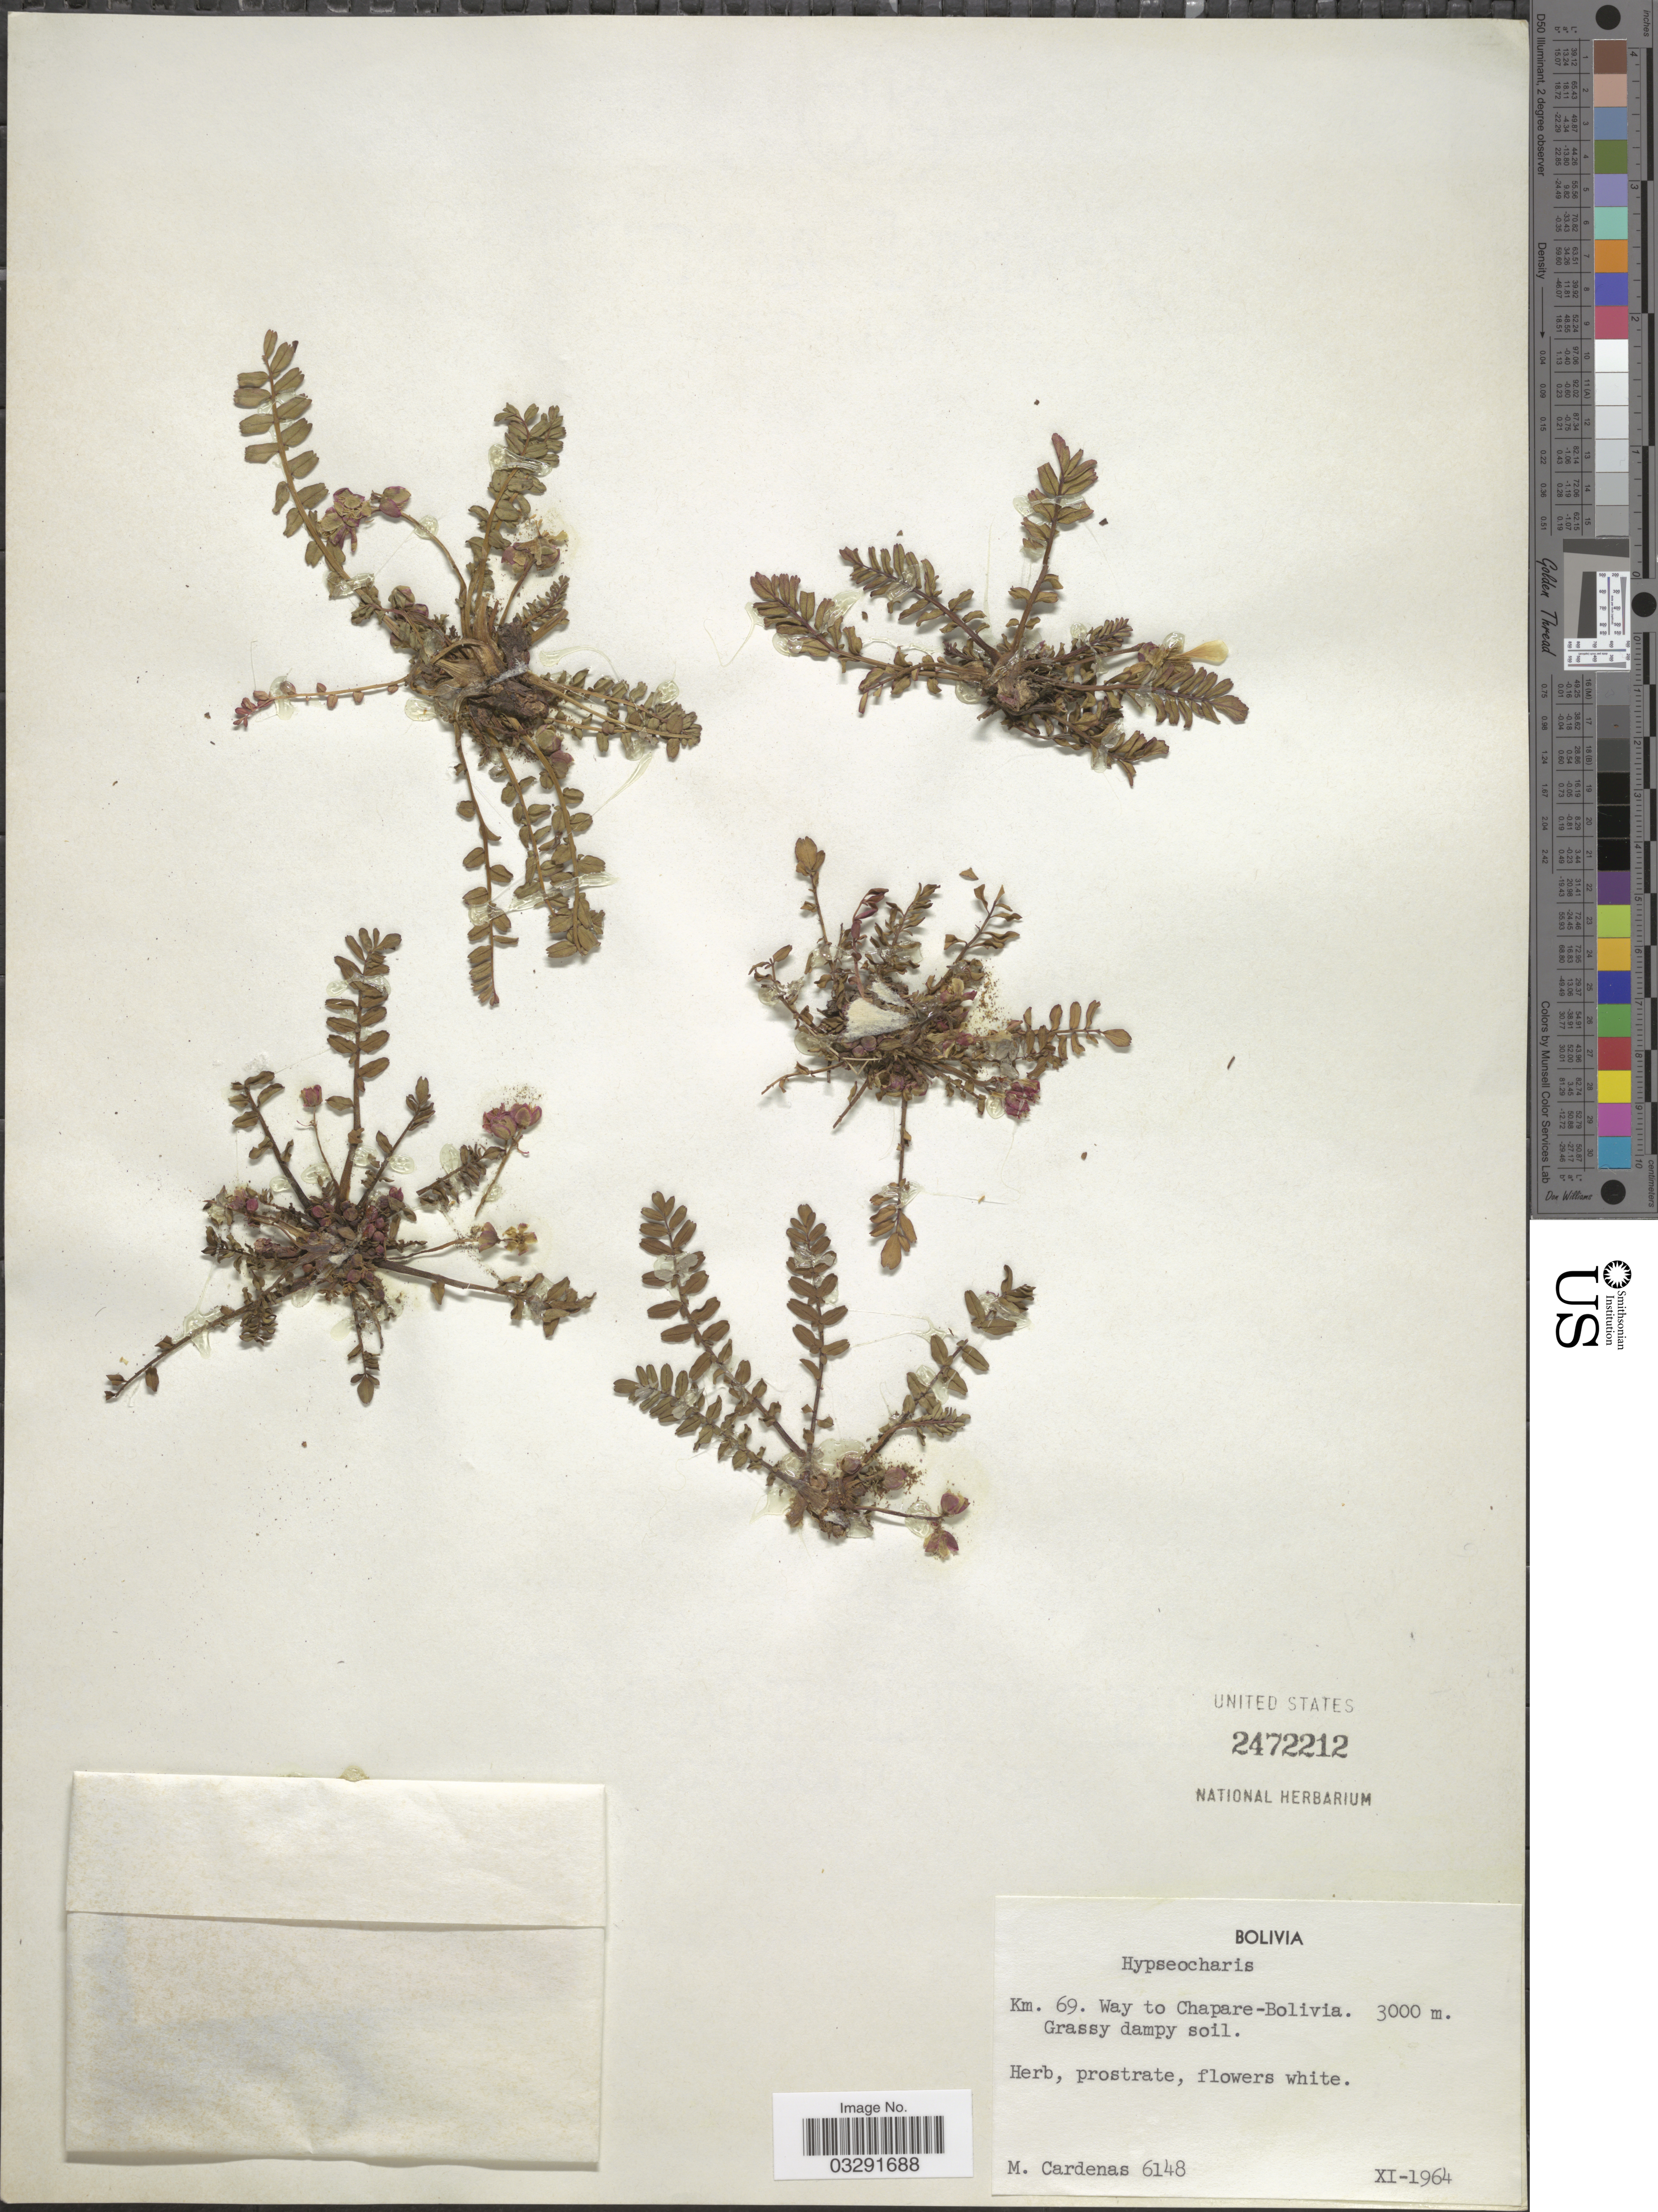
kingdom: Plantae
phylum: Tracheophyta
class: Magnoliopsida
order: Geraniales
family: Hypseocharitaceae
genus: Hypseocharis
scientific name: Hypseocharis sp.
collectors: M. Cárdenas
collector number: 6148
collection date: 1964-11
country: Bolivia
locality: Km. 69. Way to Chapare-Bolivia.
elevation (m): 3000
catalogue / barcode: US 2472212